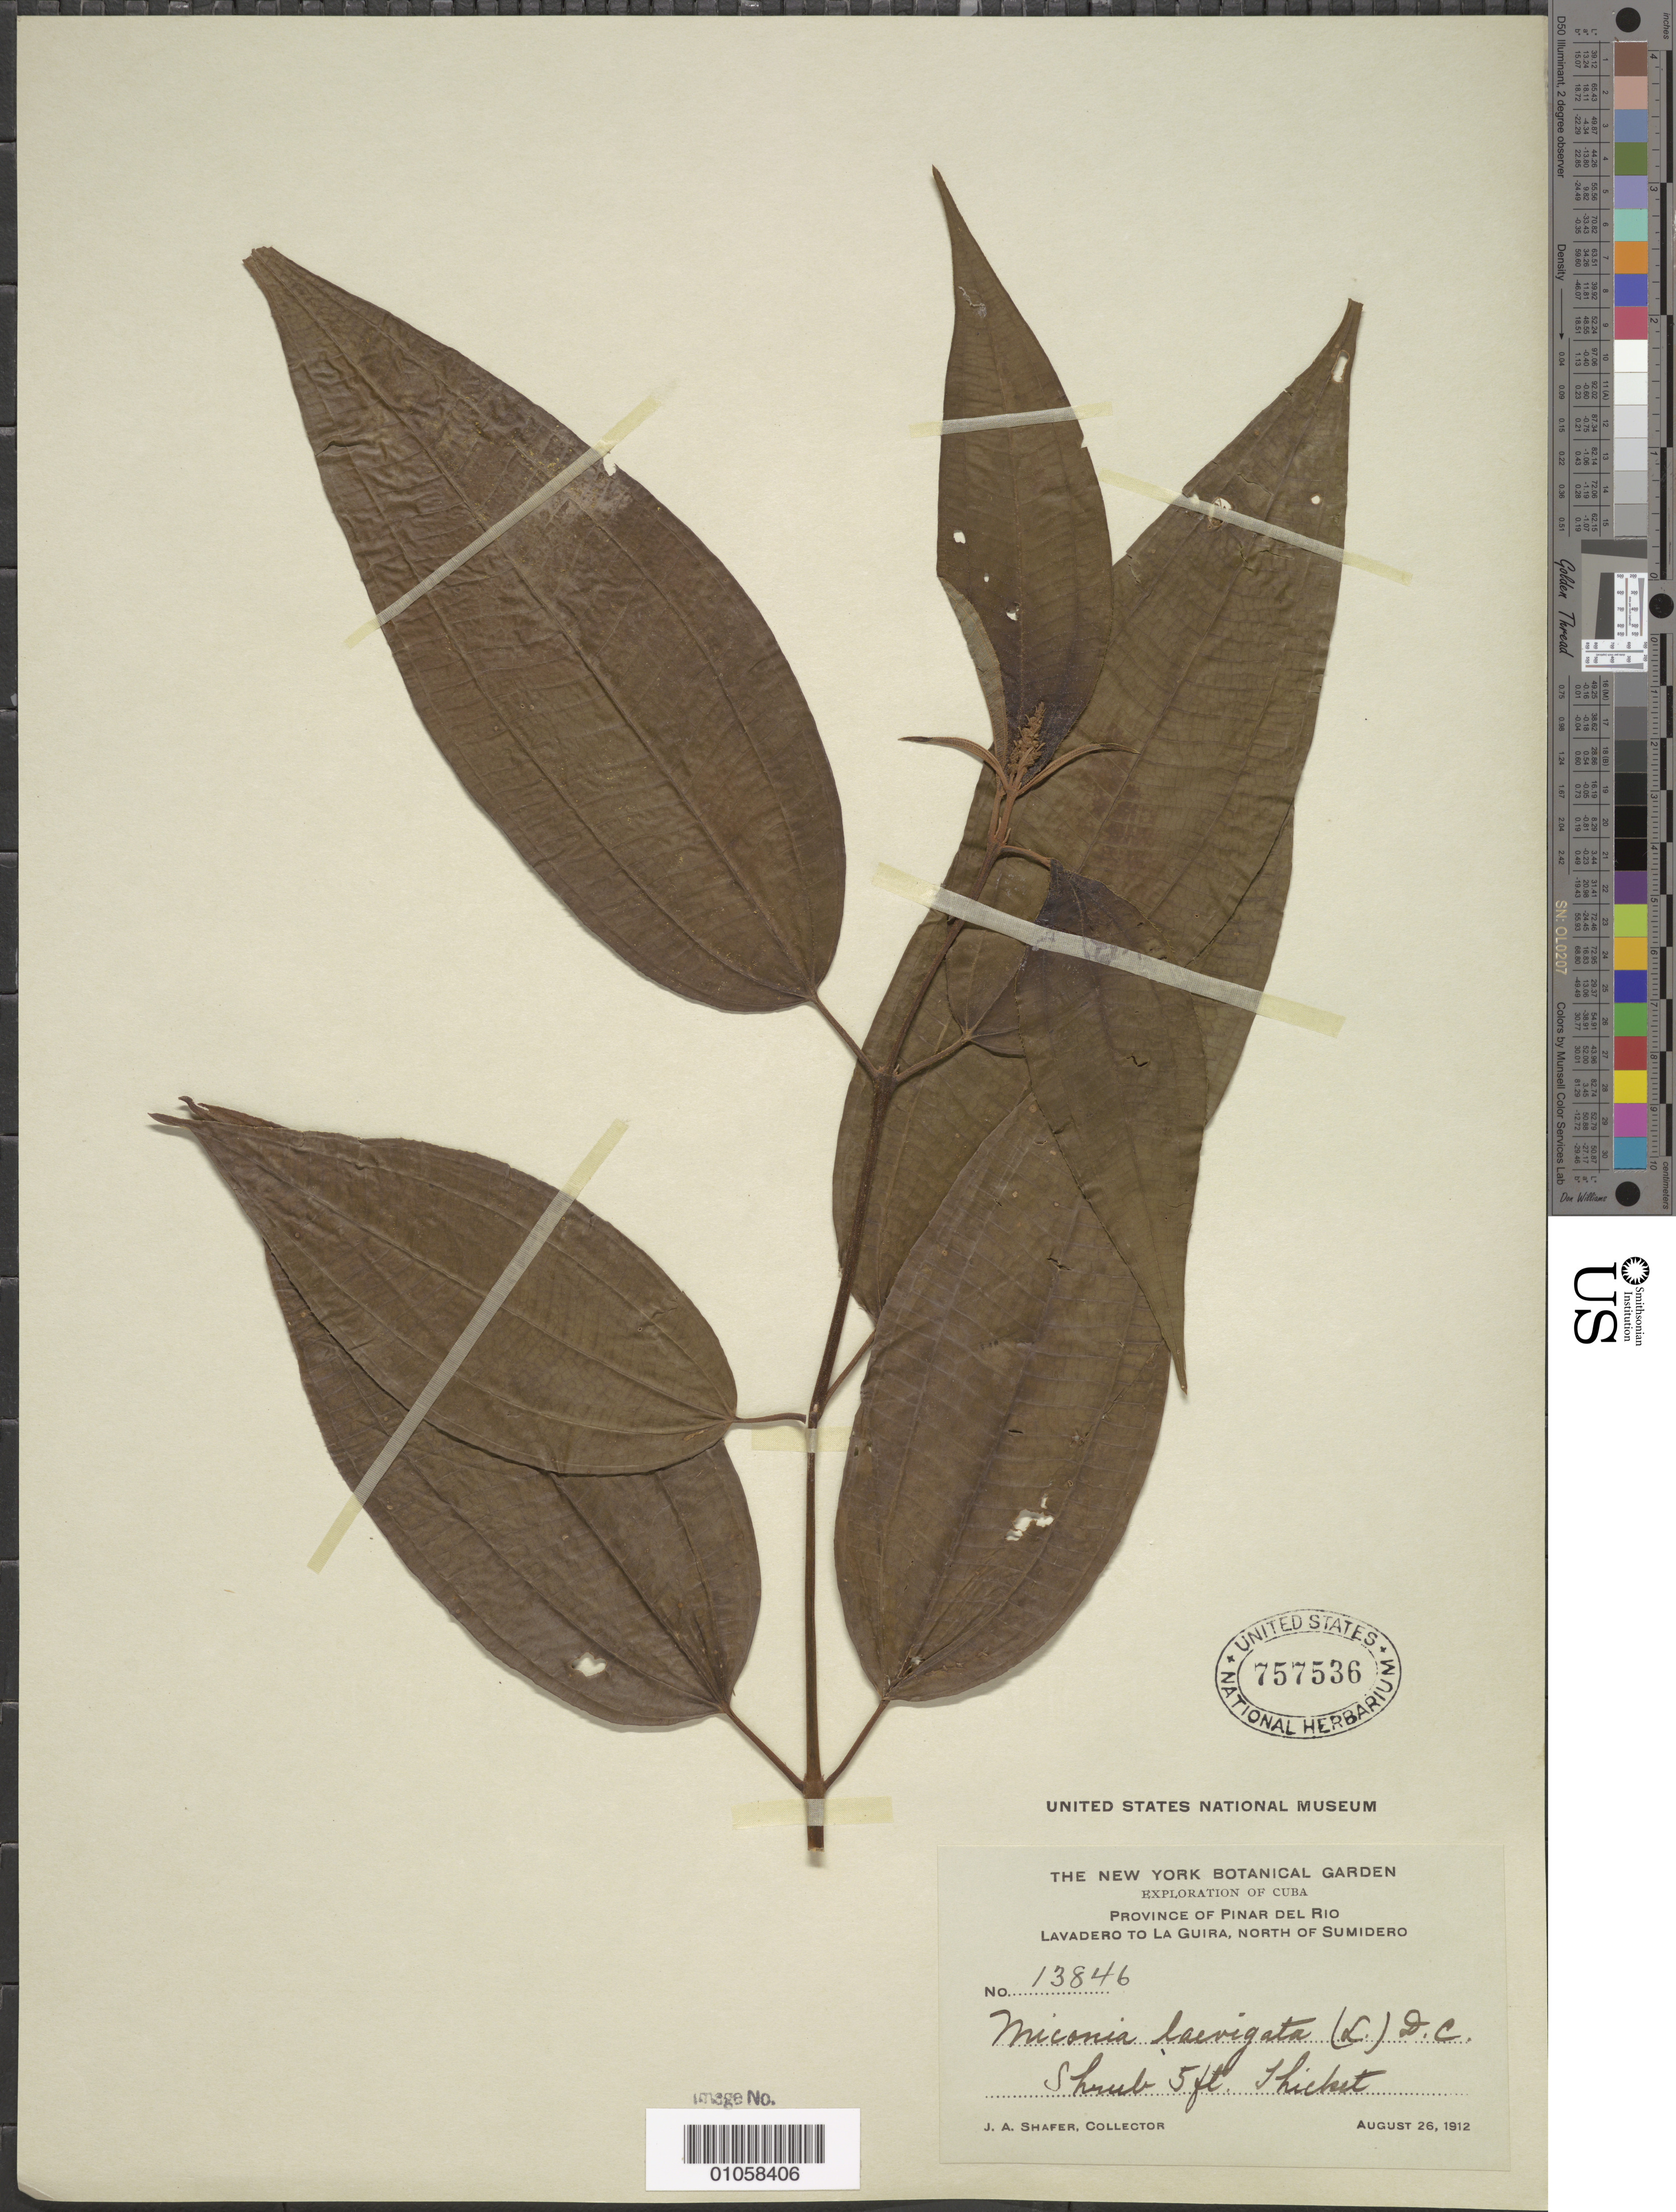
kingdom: Plantae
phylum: Tracheophyta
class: Magnoliopsida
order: Myrtales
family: Melastomataceae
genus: Miconia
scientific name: Miconia laevigata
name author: (L.) D. Don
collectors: J. A. Shafer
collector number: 13846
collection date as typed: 26 Aug 1912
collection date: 1912-08-26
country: Cuba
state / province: Pinar del Río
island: Cuba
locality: Lavadero to La Guira, n of Sumidero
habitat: Thicket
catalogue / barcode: US 757536